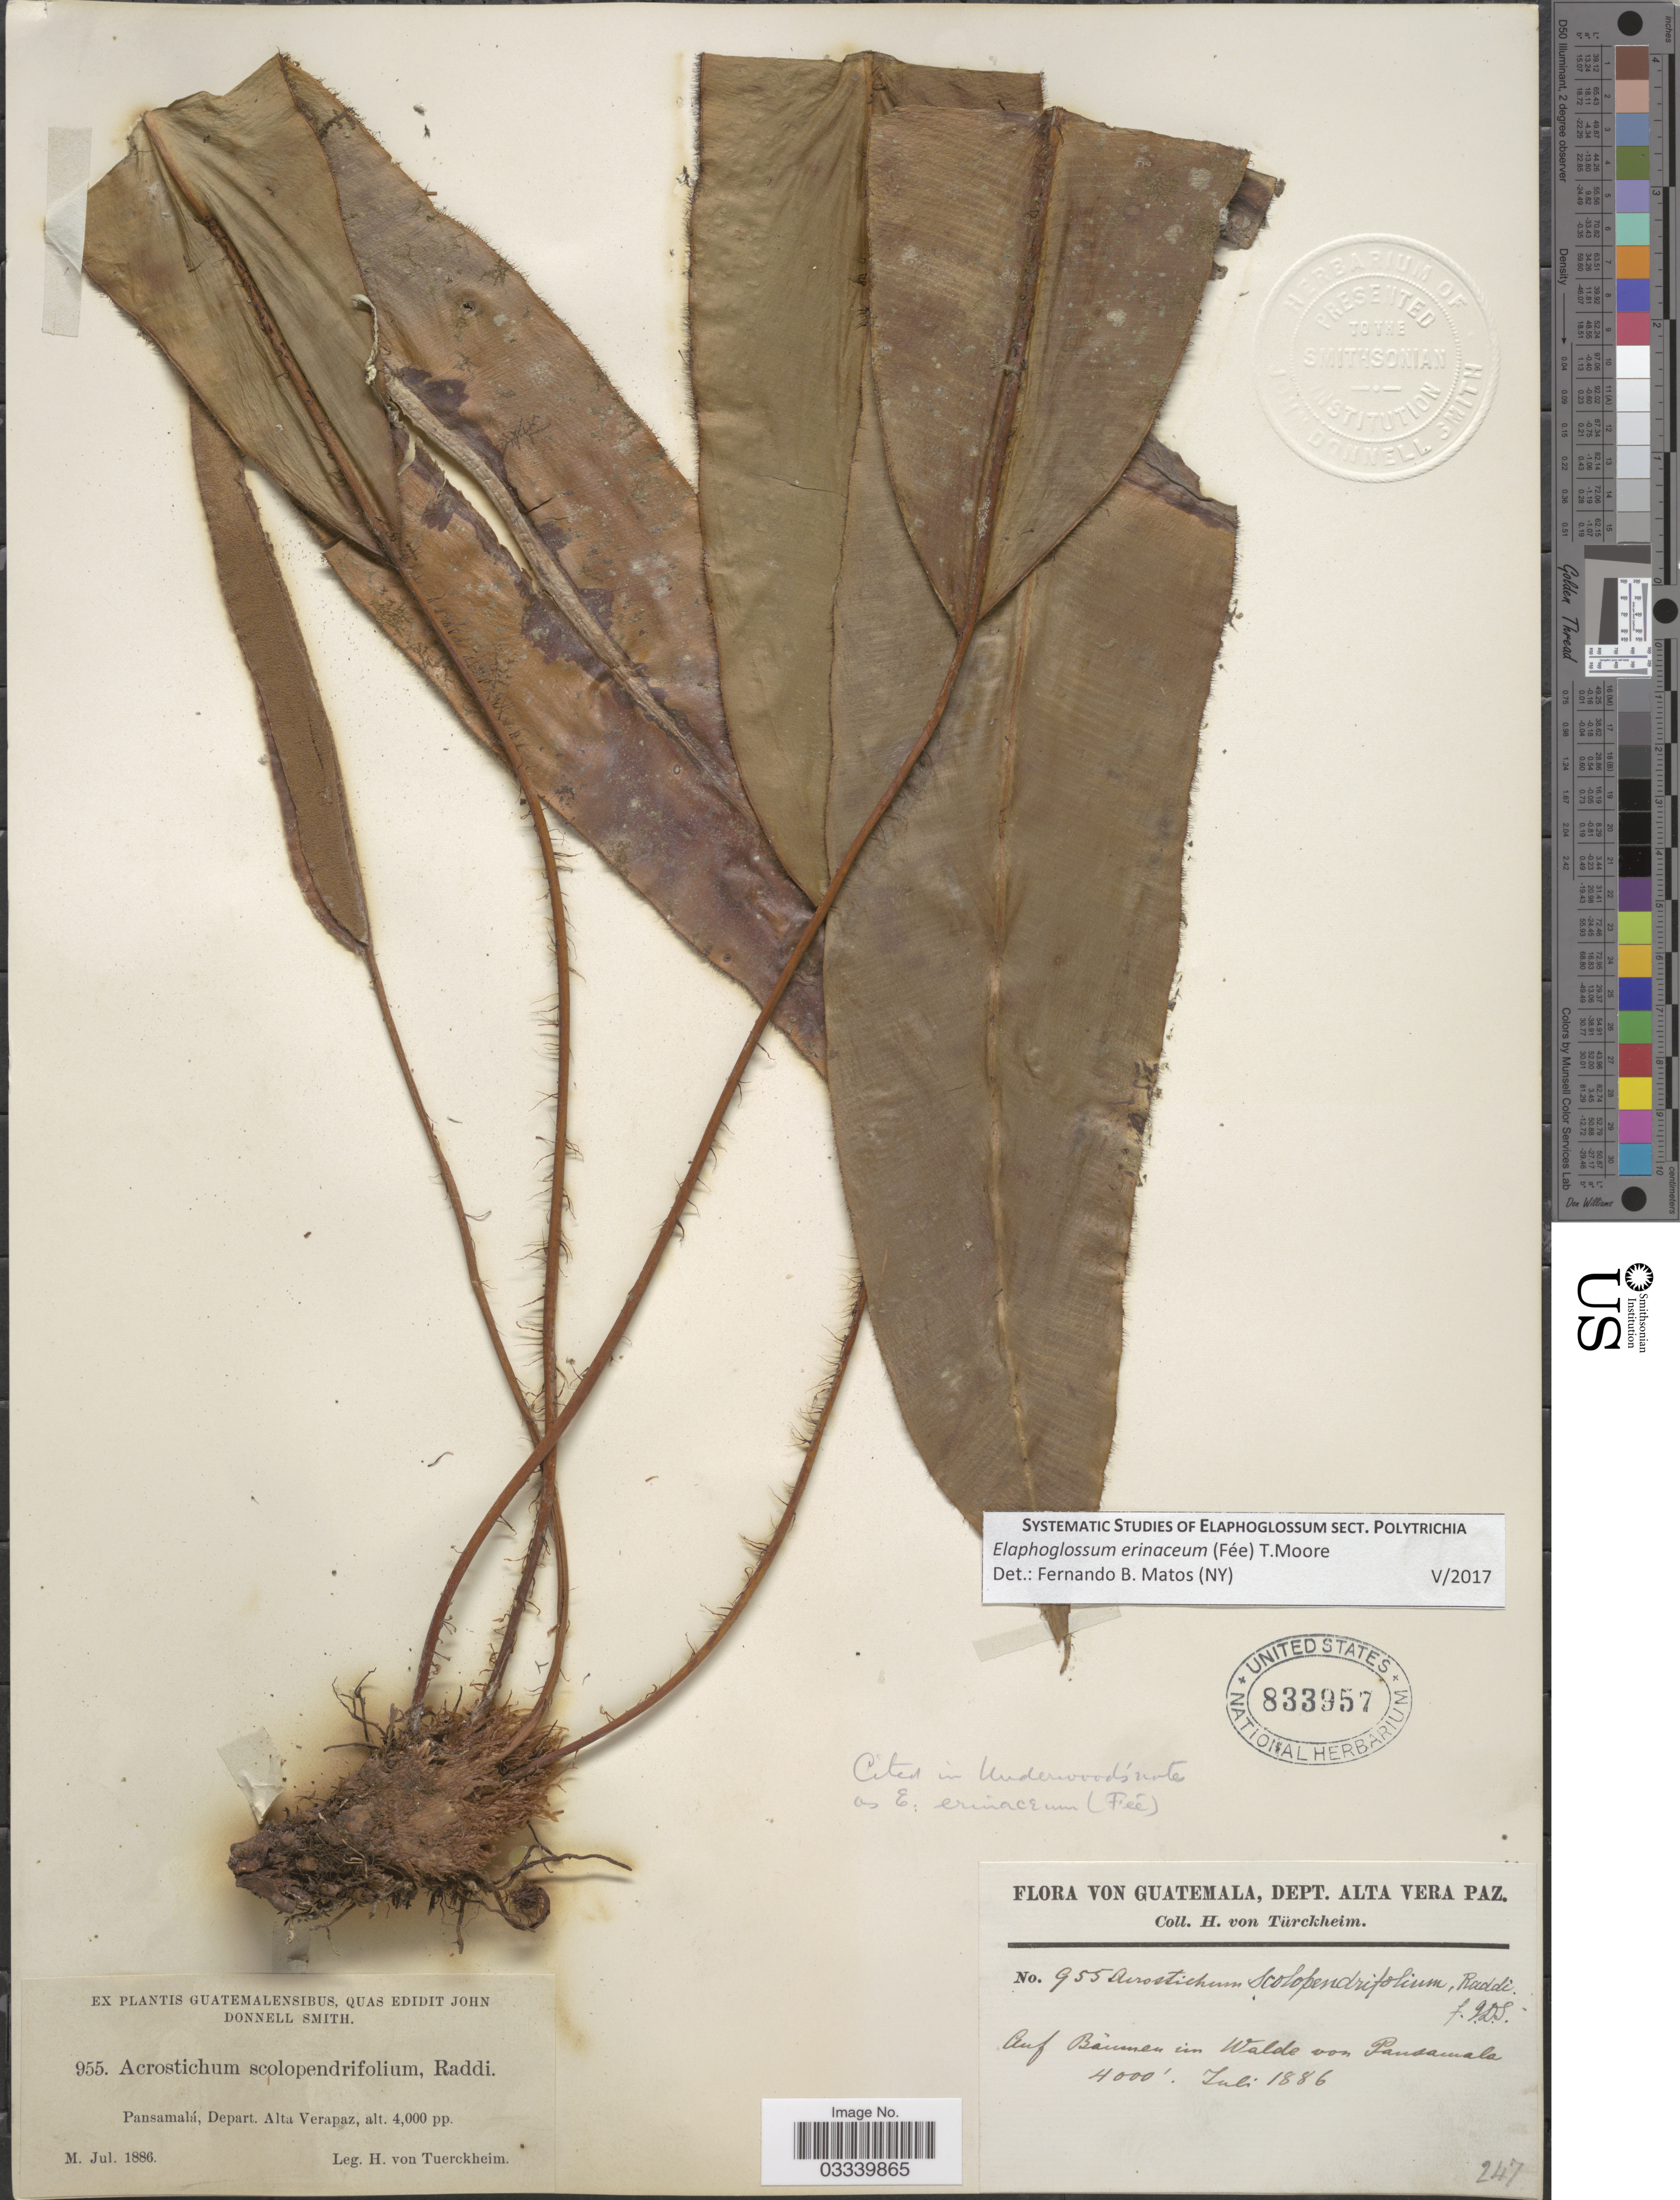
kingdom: Plantae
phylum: Tracheophyta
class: Polypodiopsida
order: Polypodiales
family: Dryopteridaceae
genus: Elaphoglossum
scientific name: Elaphoglossum erinaceum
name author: (Fée) T. Moore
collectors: H. von Türckheim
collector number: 955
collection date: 1886-07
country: Guatemala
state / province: Alta Verapaz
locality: Depart. Alta Verapaz. Auf Baumen in Walde von Pansamala.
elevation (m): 1219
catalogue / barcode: US 833957